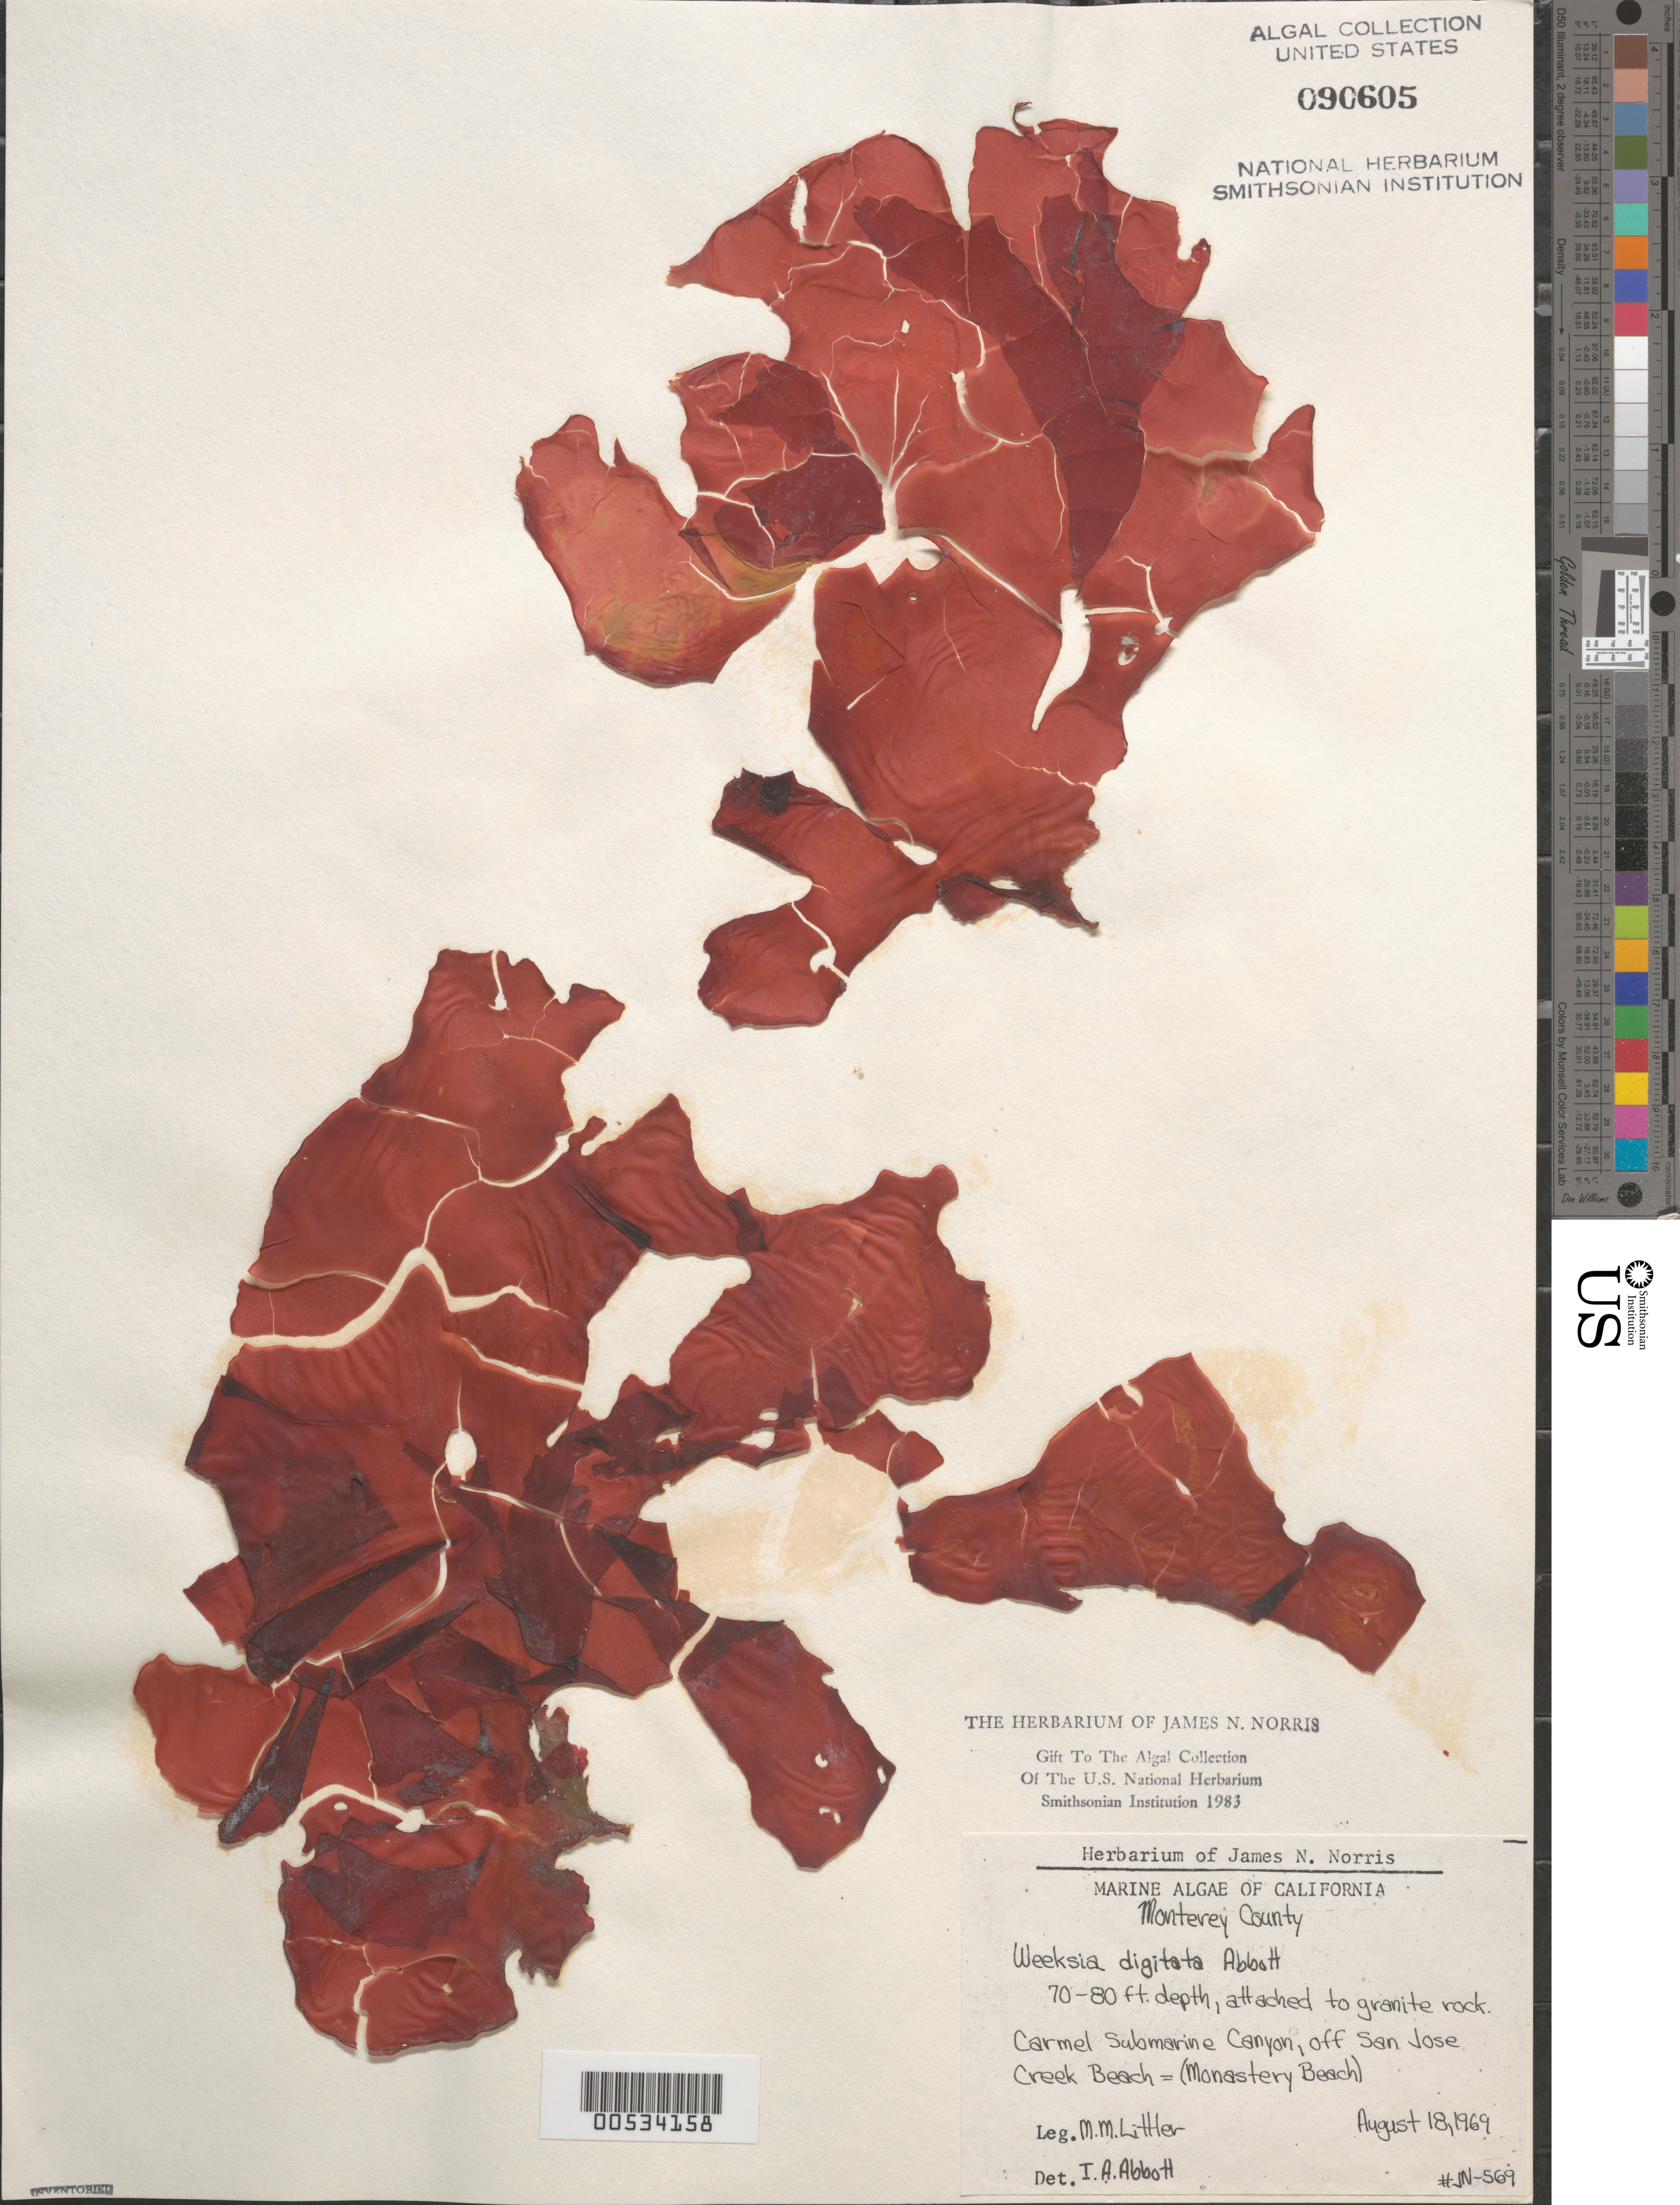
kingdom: Plantae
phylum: Rhodophyta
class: Florideophyceae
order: Gigartinales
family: Dumontiaceae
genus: Weeksia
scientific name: Weeksia digitata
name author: I.A. Abbott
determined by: Abbott, Isabella A.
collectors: M. M. Littler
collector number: Jn-569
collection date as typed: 18 Aug 1969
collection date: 1969-08-18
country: United States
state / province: California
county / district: Monterey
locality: Carmel Submarine Canyon, off Monastery Beach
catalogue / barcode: US 90605